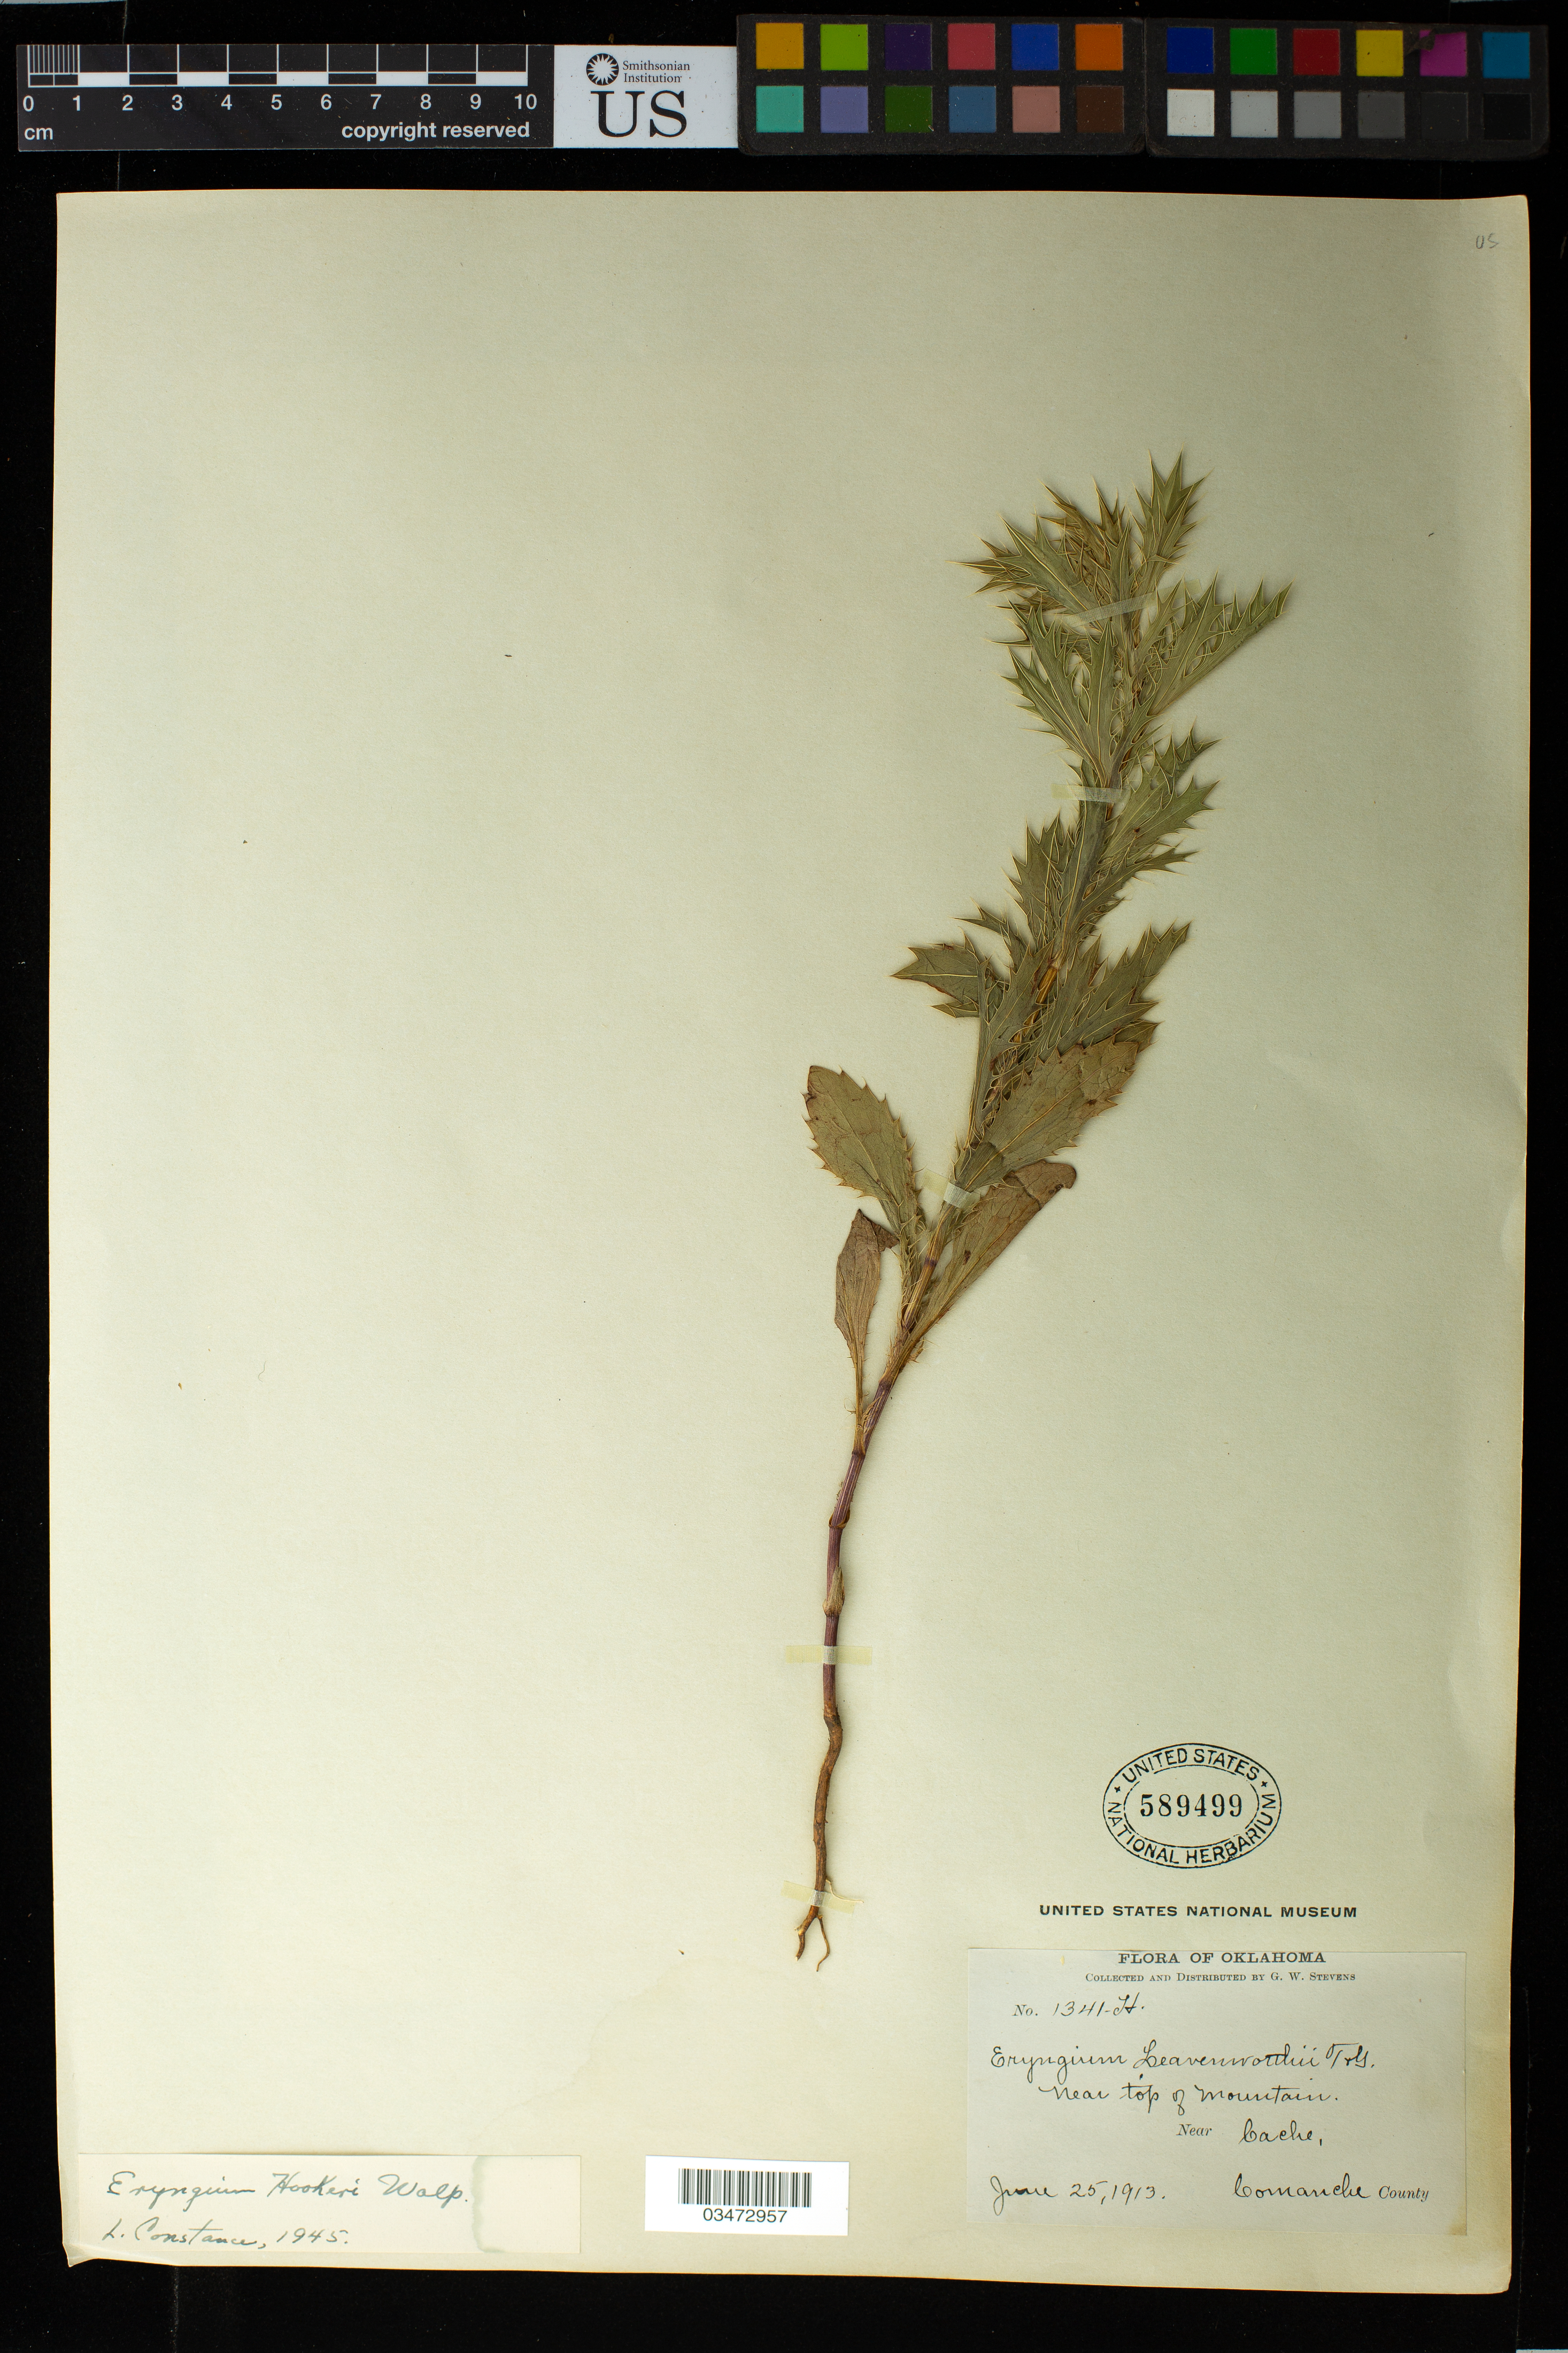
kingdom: Plantae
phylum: Tracheophyta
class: Magnoliopsida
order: Apiales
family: Apiaceae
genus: Eryngium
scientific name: Eryngium hookeri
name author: Walp.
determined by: Constance, L., (UC), University of California Berkeley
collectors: G. W. Stevens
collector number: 1341 H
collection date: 1913-06-25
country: United States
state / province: Oklahoma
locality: Near top of mountains.Near Cache, Comanche County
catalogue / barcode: US 589499